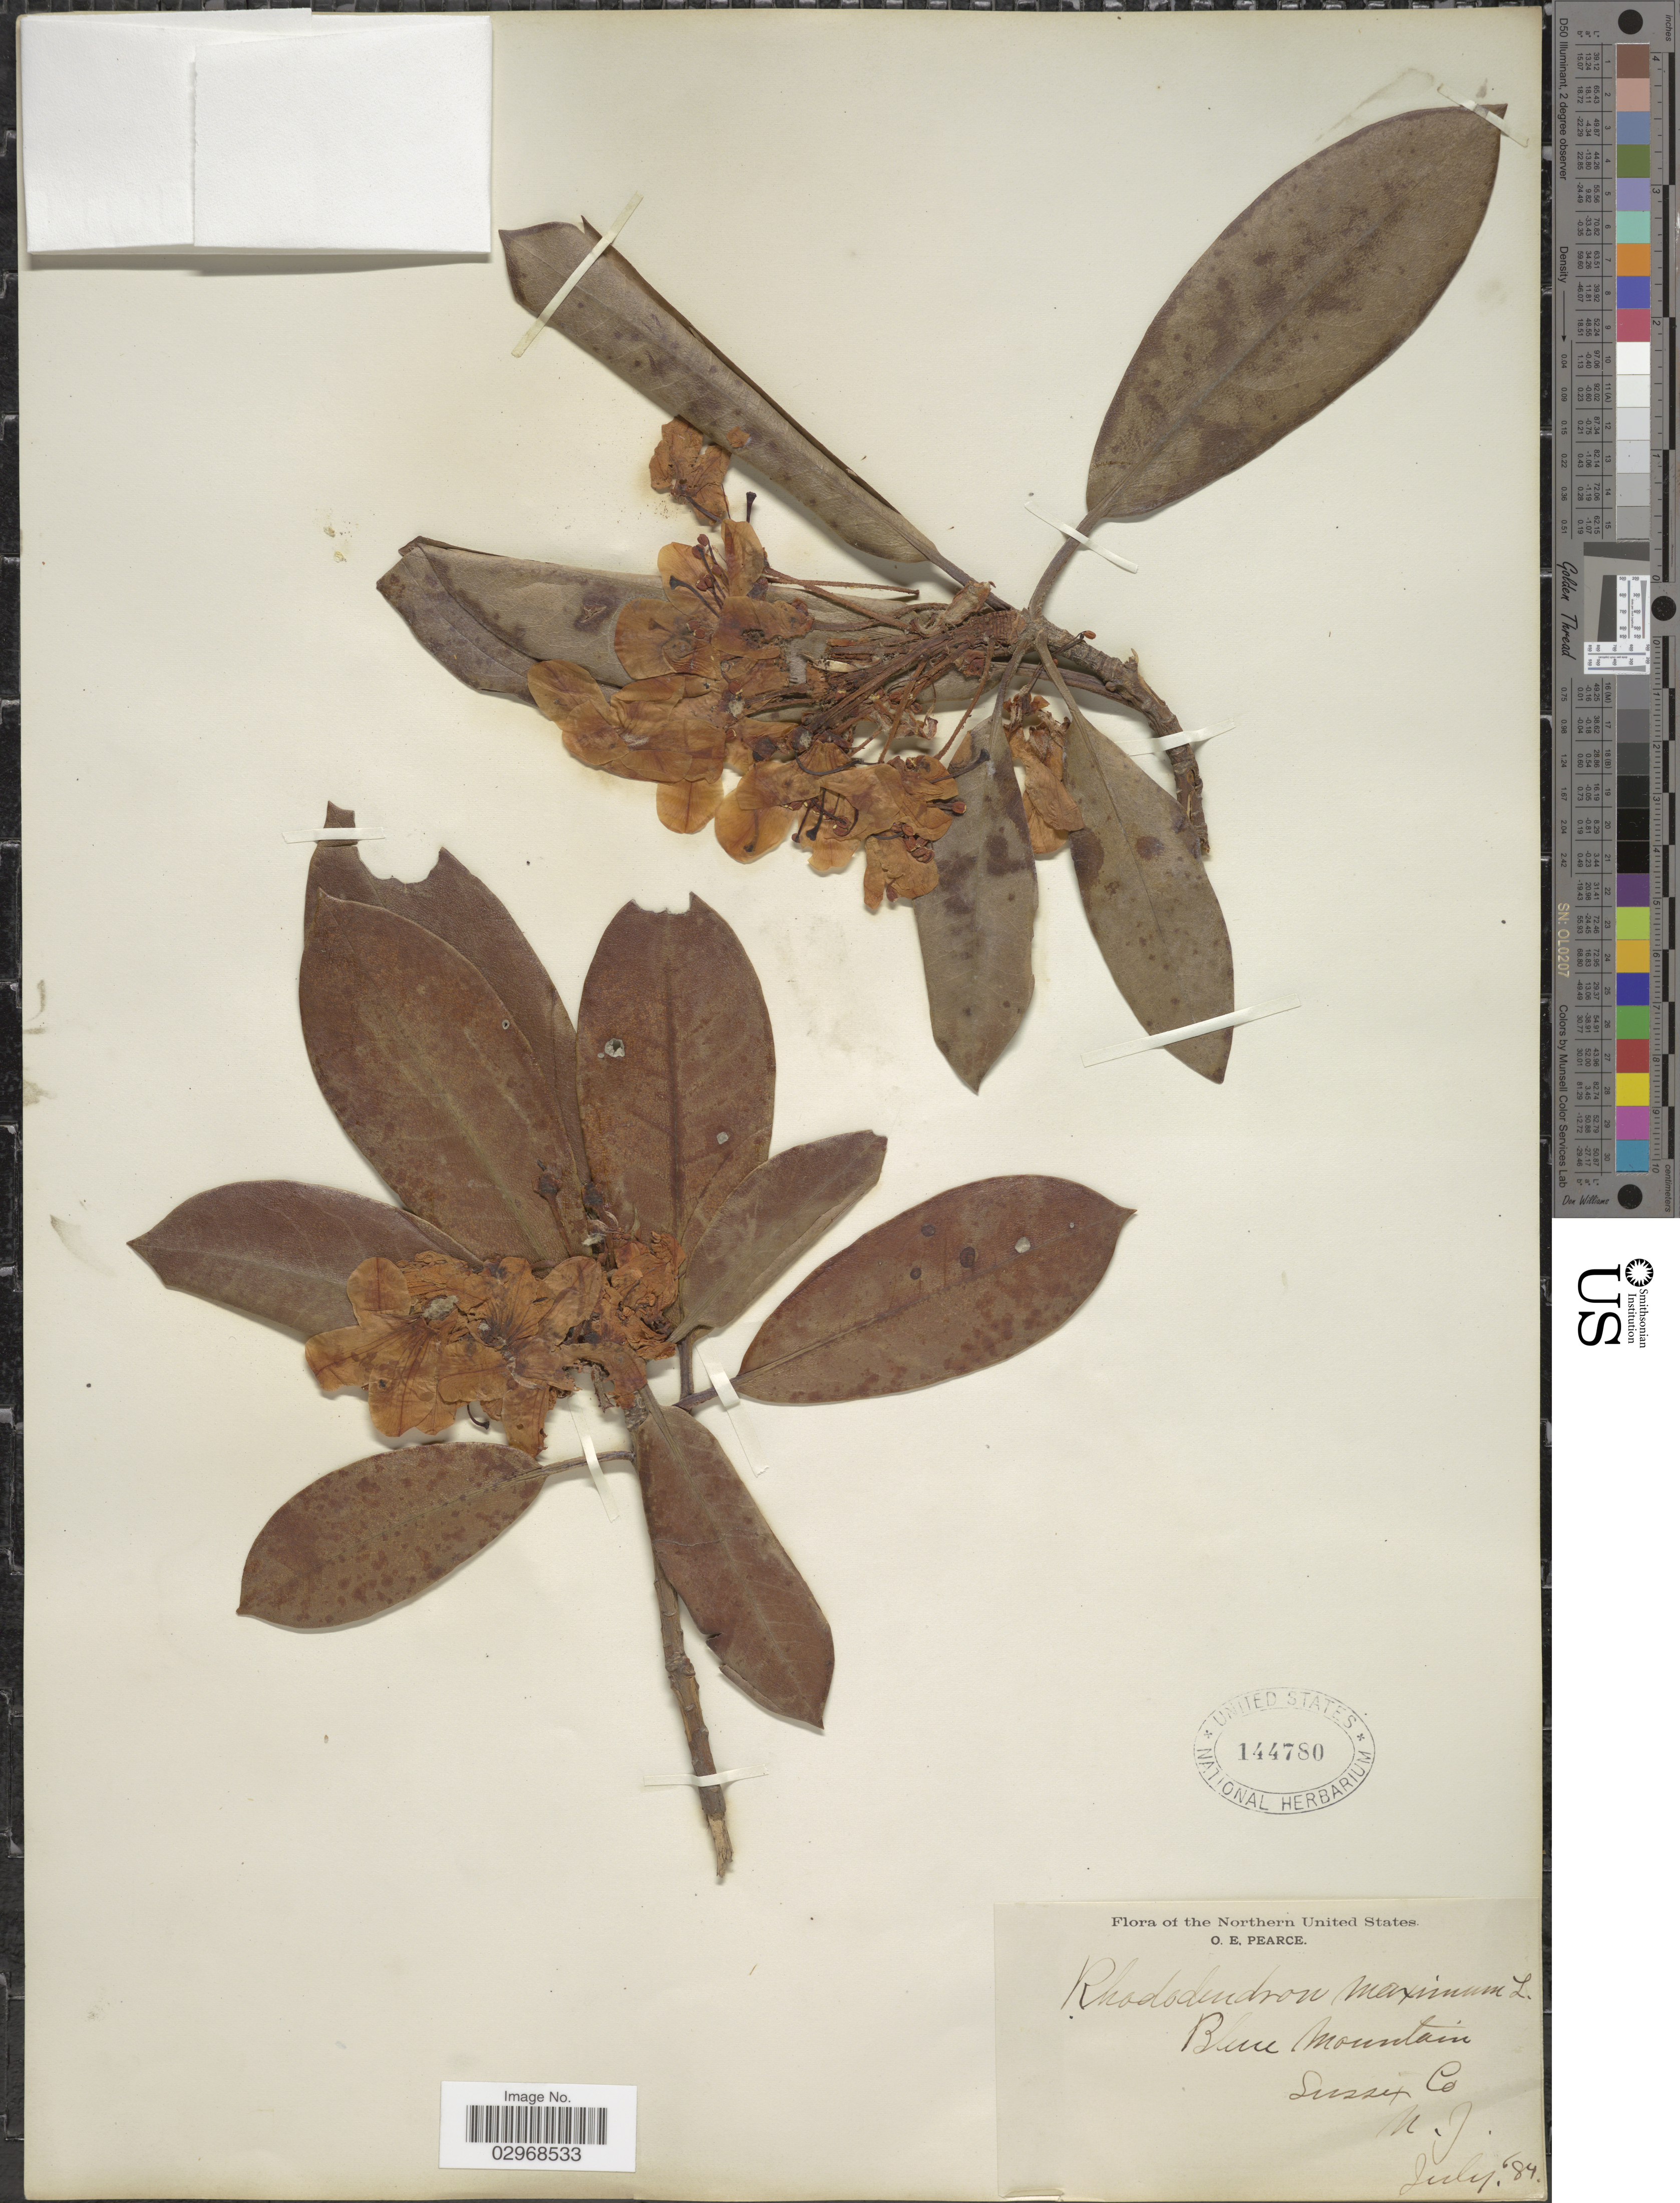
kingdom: Plantae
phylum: Tracheophyta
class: Magnoliopsida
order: Ericales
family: Ericaceae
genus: Rhododendron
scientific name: Rhododendron maximum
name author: L.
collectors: O. E. Pearce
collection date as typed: Transcribed d/m/y: 6/7/84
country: United States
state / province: New Jersey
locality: Northern United States. Blue Mountain, Sussex Co.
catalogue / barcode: US 144780